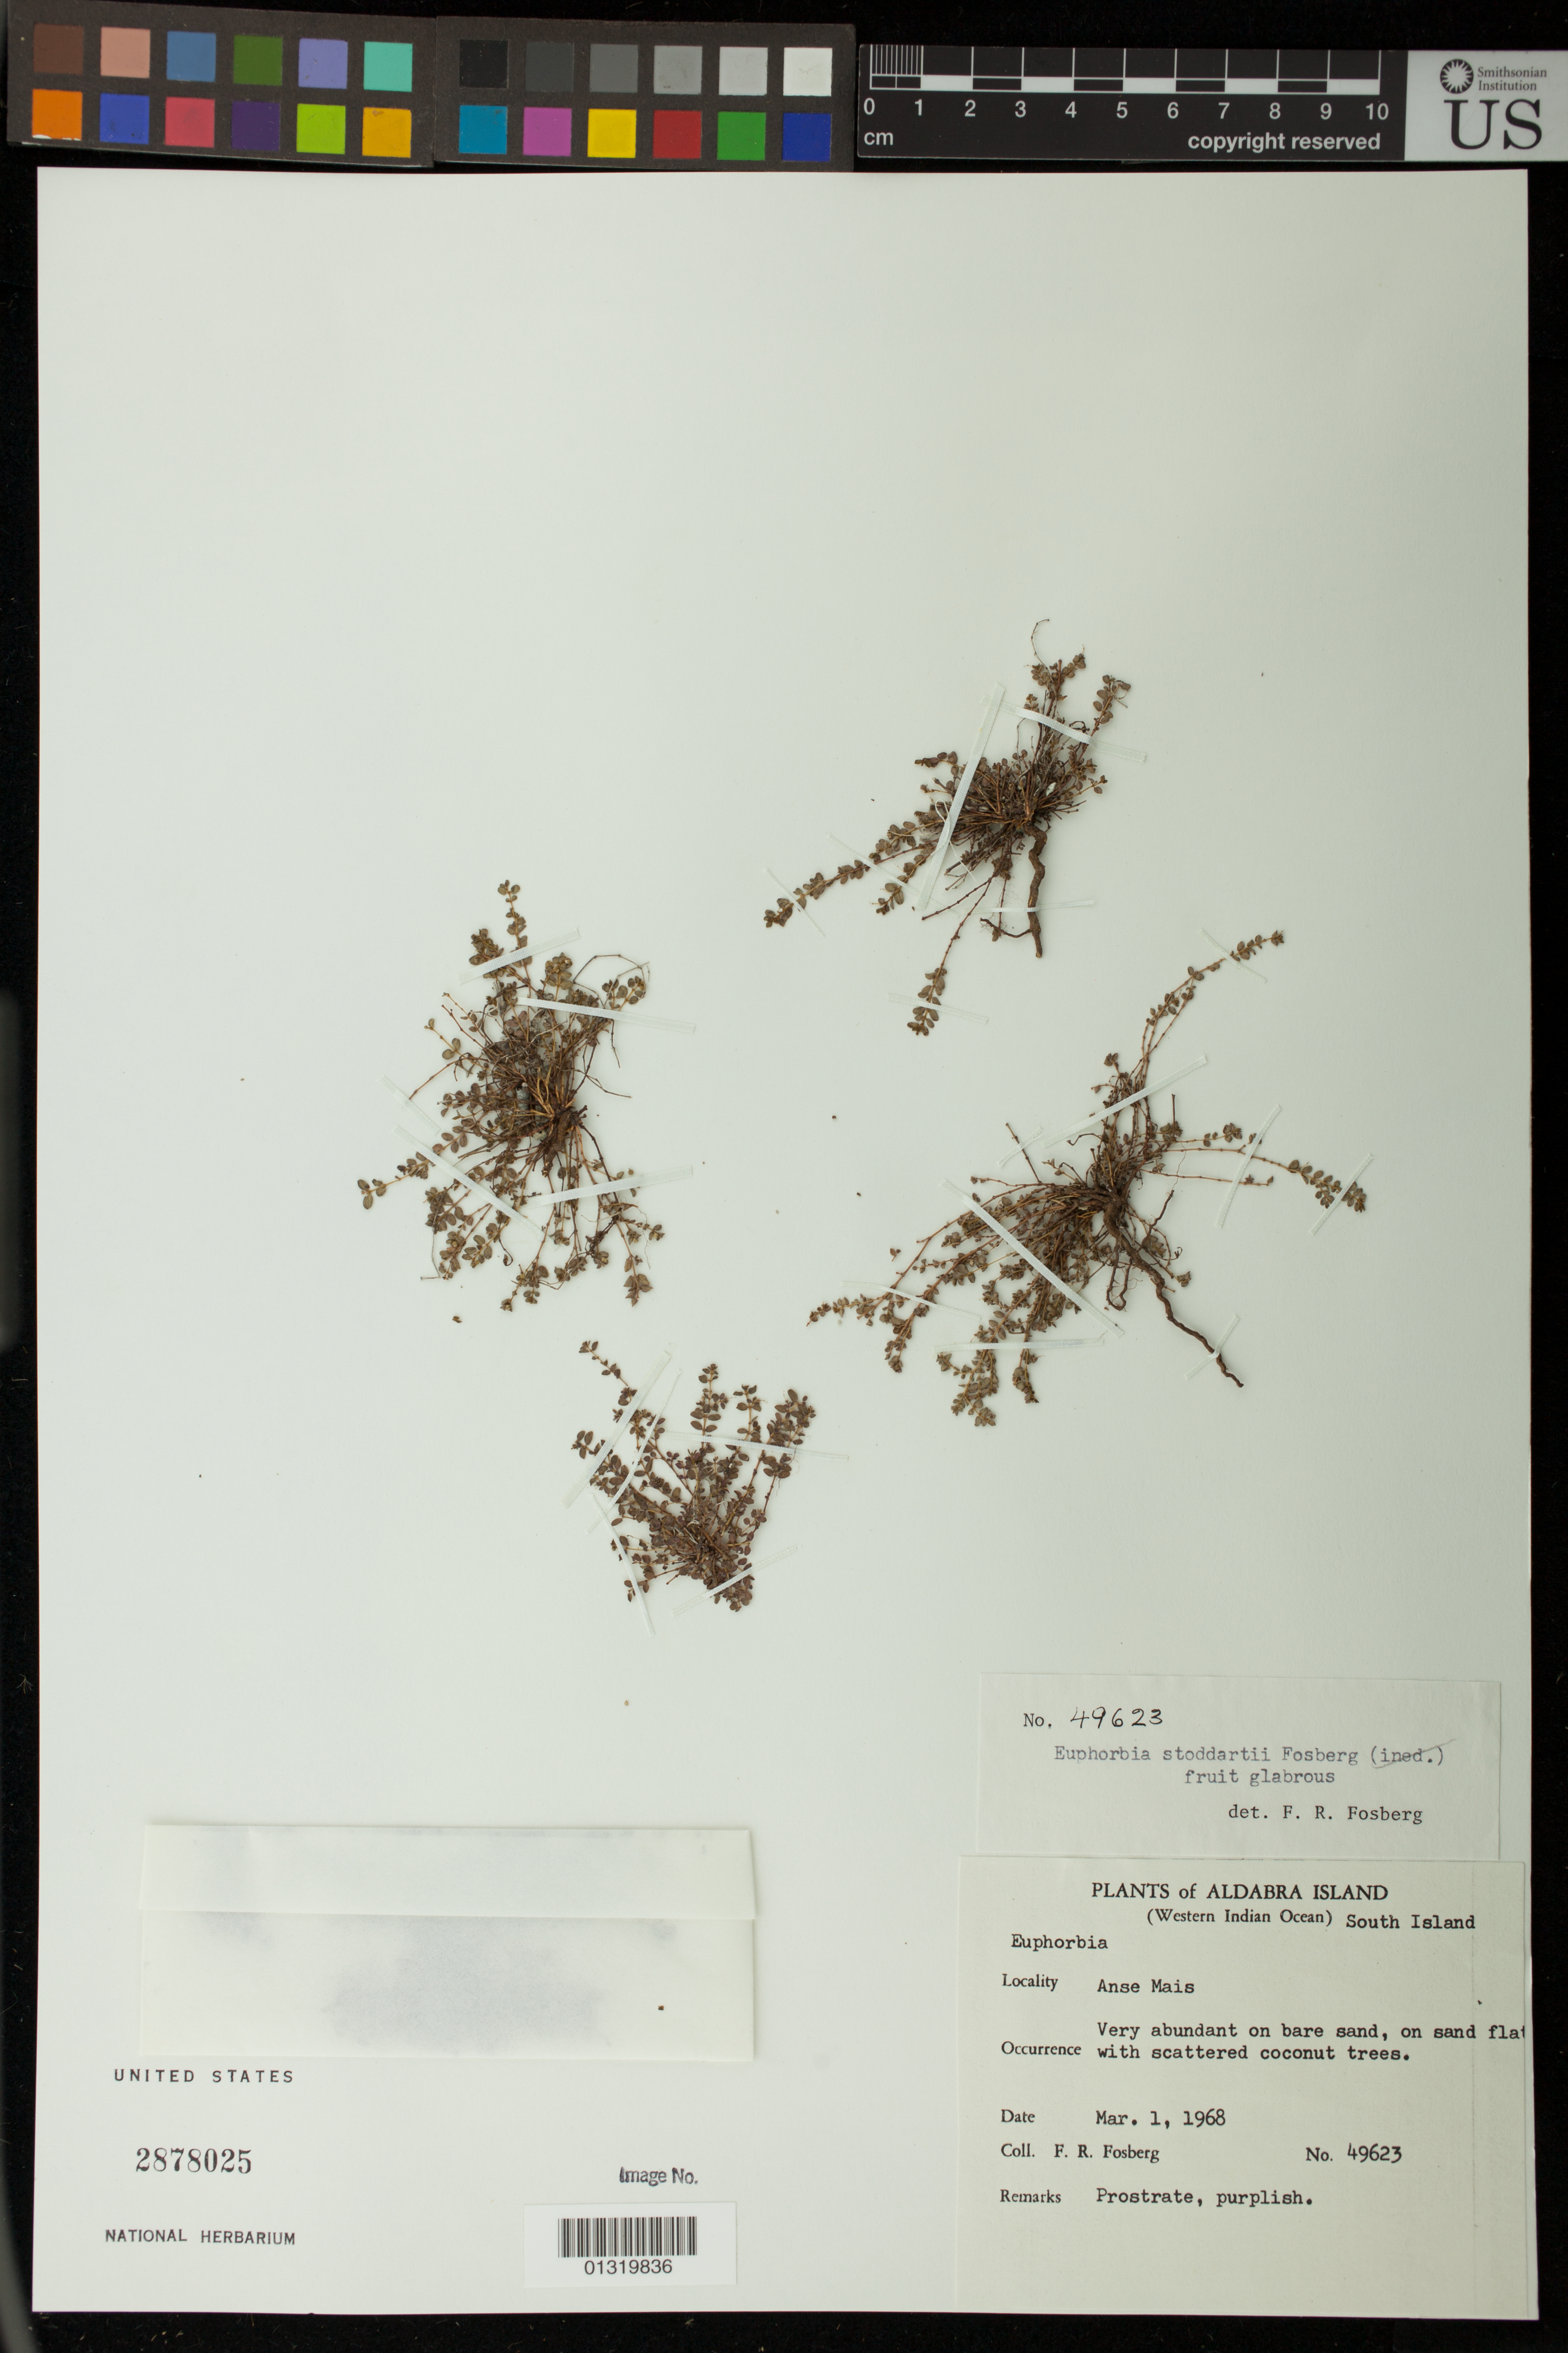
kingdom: Plantae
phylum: Tracheophyta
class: Magnoliopsida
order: Malpighiales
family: Euphorbiaceae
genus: Euphorbia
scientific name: Euphorbia stoddartii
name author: Fosberg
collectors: F. R. Fosberg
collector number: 49623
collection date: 1968-03-01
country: Seychelles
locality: South Island; Anse Mais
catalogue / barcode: US 2878025